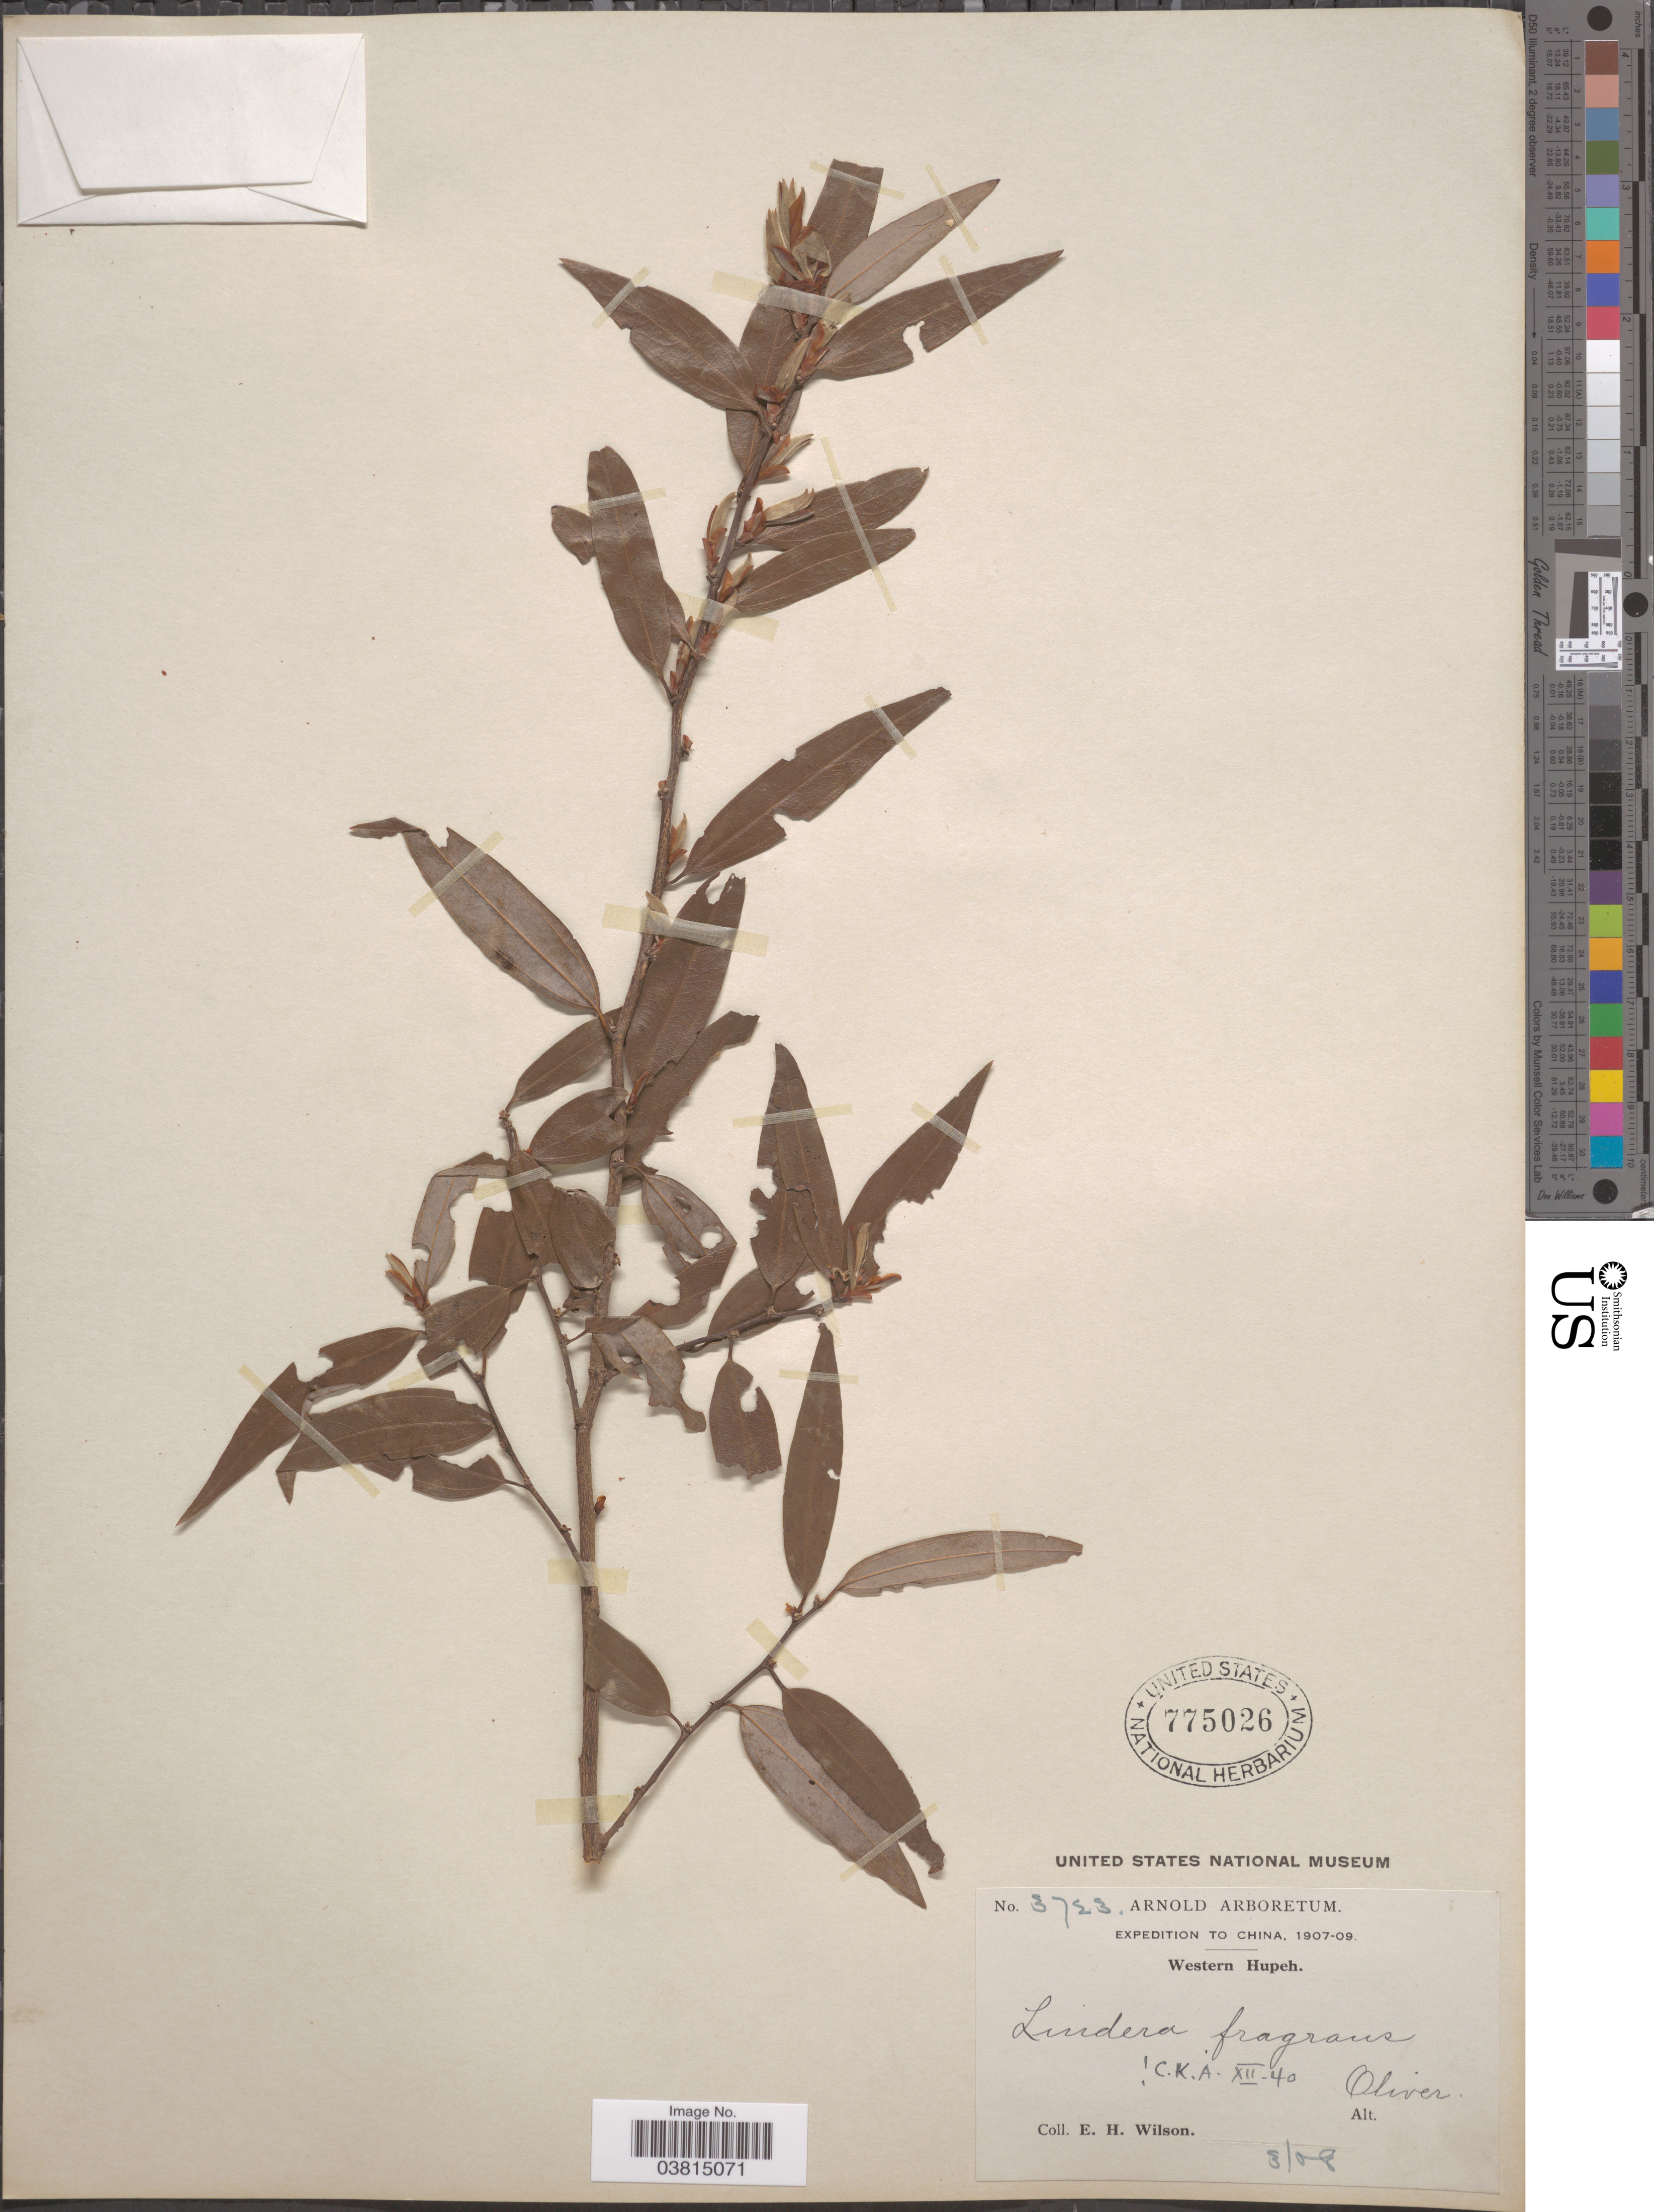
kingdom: Plantae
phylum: Tracheophyta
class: Magnoliopsida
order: Laurales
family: Lauraceae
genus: Lindera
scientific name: Lindera fragrans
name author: Oliv.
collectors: E. Wilson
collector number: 3723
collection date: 1908-03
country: China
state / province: Hubei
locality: Western Hupeh.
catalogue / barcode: US 775026